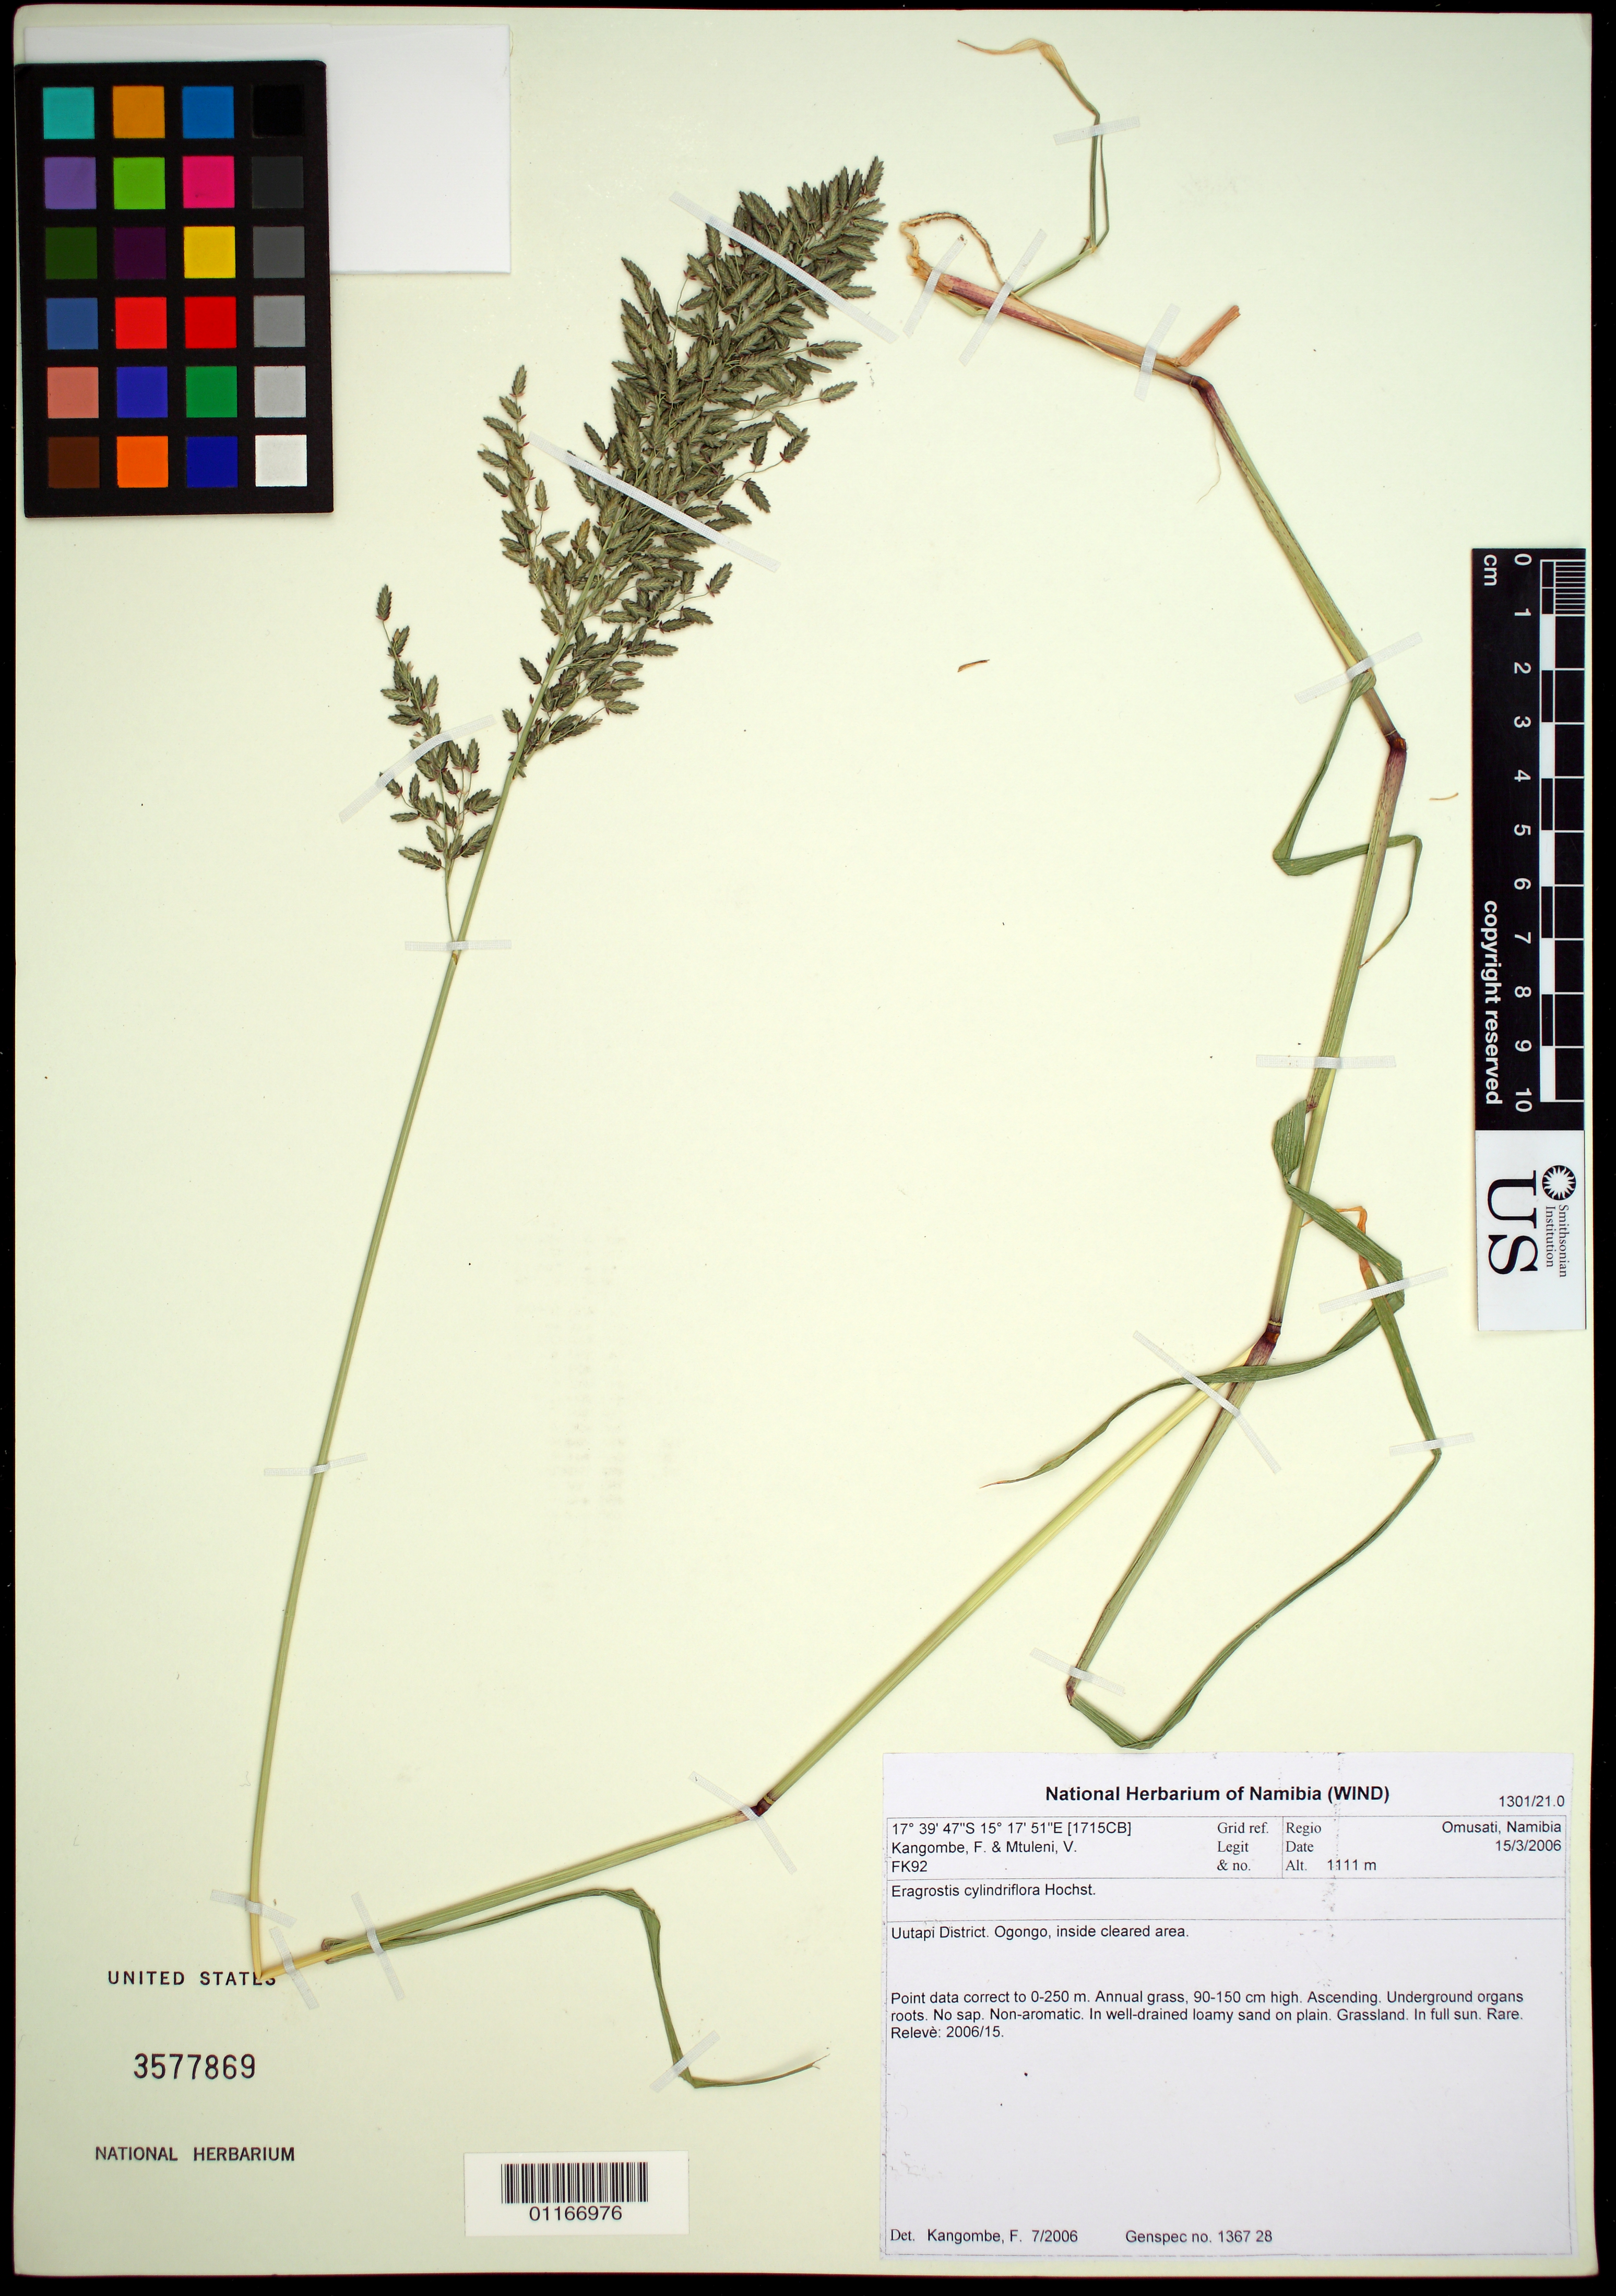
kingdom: Plantae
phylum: Tracheophyta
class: Liliopsida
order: Poales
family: Poaceae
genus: Eragrostis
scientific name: Eragrostis cylindriflora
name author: Hochst.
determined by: Kangombe, F.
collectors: F. Kangombe & V. Mtuleni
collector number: FK92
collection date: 2006-03-15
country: Namibia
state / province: Omusati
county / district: Uutapi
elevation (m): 1111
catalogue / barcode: US 3577869